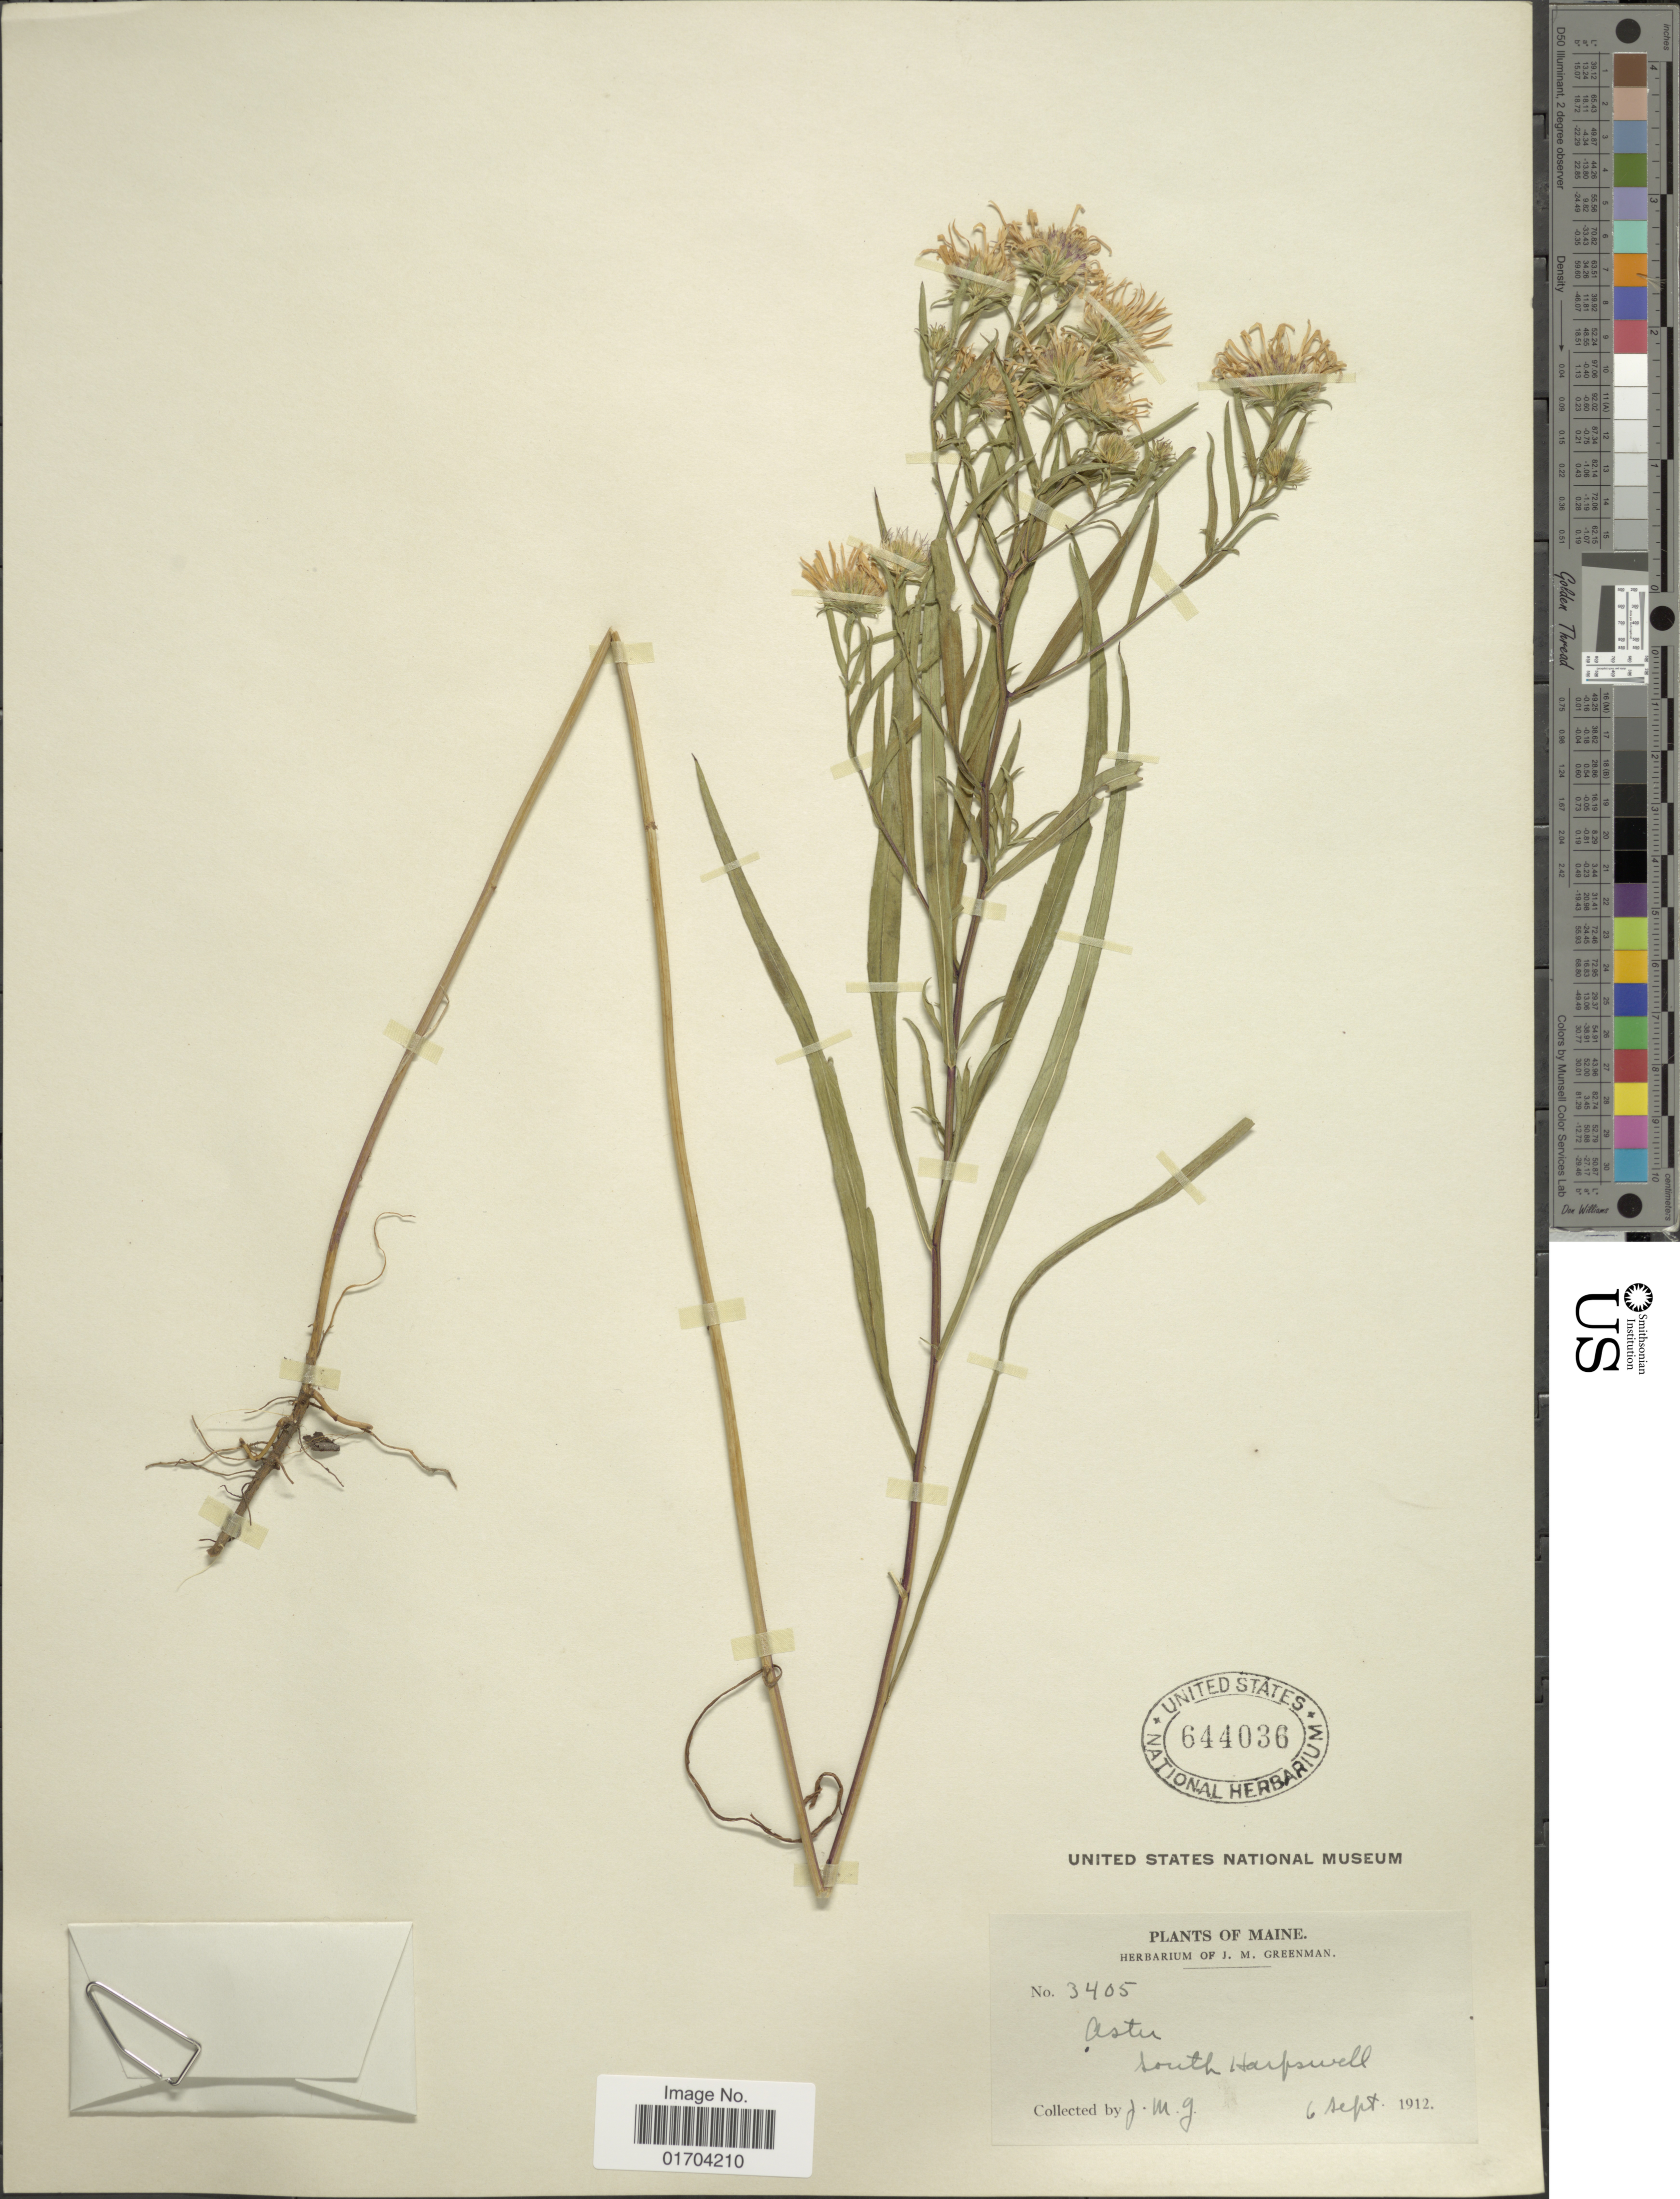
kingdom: Plantae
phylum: Tracheophyta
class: Magnoliopsida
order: Asterales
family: Asteraceae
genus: Symphyotrichum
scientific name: Symphyotrichum sp.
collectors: J. M. Greenman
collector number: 3405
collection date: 1912-09-06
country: United States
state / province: Maine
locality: South Harpswell.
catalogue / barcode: US 644036